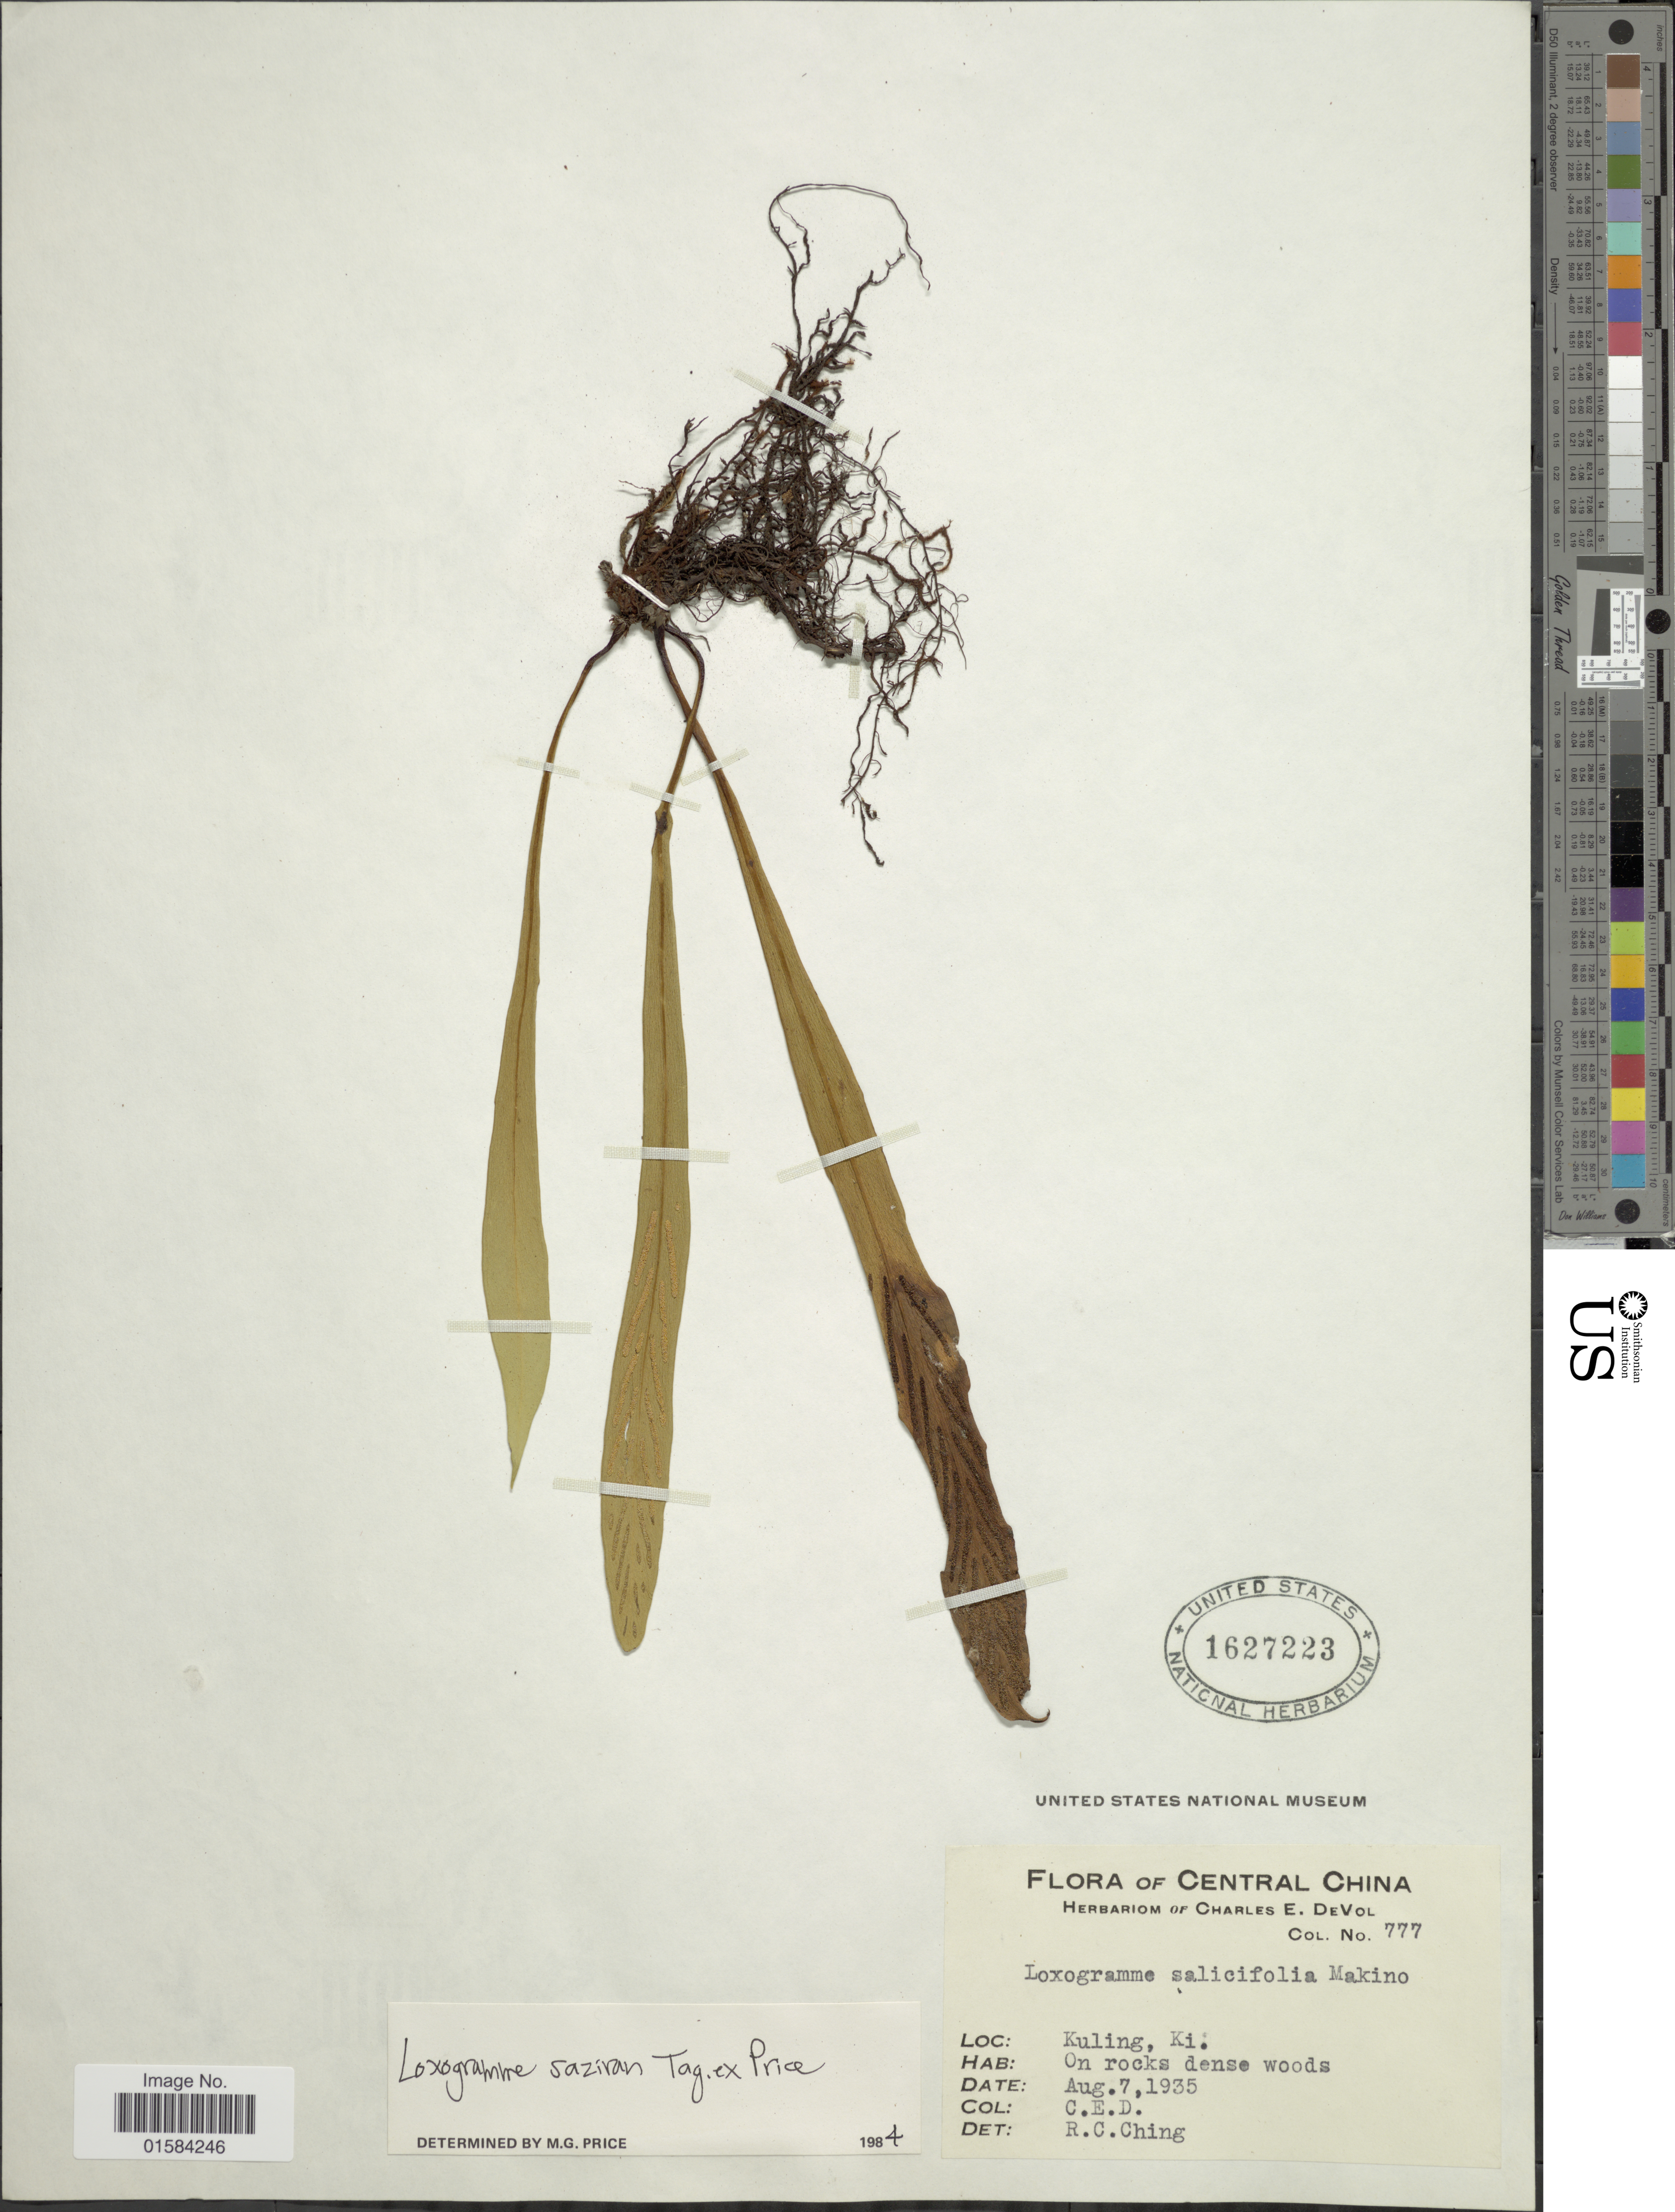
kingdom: Plantae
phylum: Tracheophyta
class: Polypodiopsida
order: Polypodiales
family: Polypodiaceae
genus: Loxogramme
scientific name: Loxogramme saziran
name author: Tagawa ex M.G. Price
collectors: C. E. De Vol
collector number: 777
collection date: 1935-08-07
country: China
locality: Central China, Kuling, Ki [illegible text]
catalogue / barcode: US 1627223